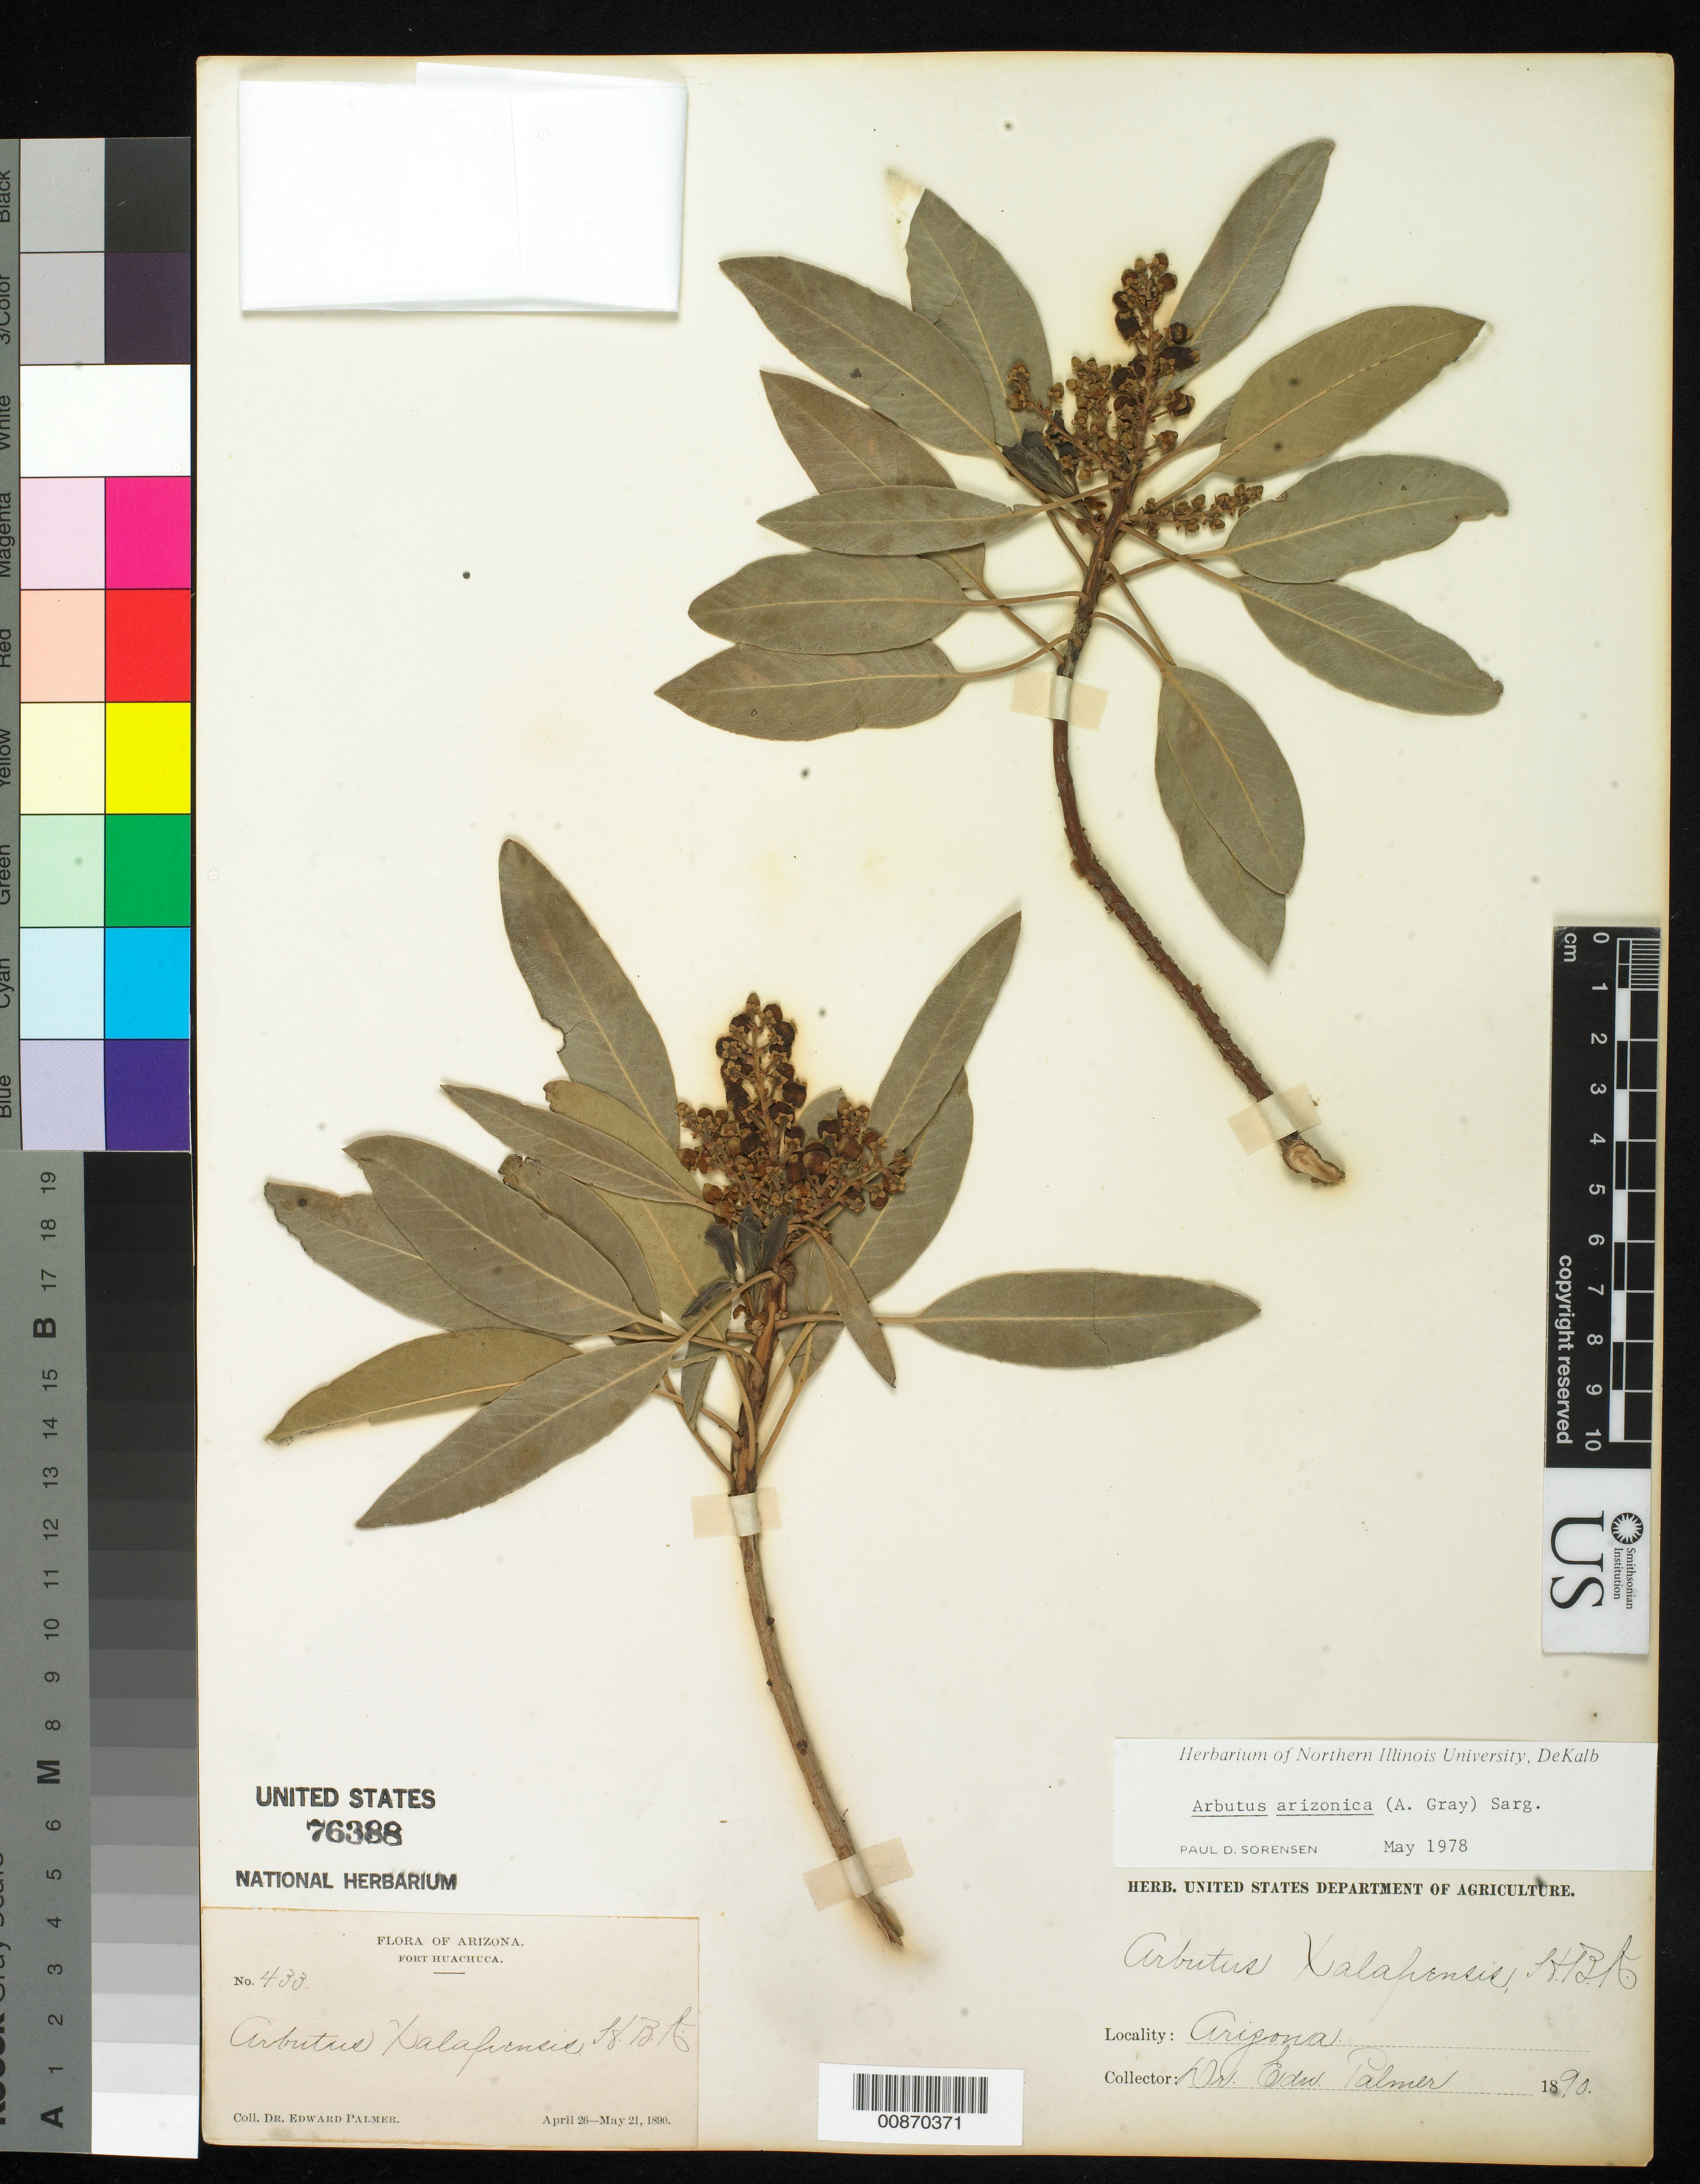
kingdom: Plantae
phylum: Tracheophyta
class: Magnoliopsida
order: Ericales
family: Ericaceae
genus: Arbutus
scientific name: Arbutus arizonica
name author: (A. Gray) Sarg.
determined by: Sorenson, P. D.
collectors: E. Palmer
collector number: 433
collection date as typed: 26 Apr 1890 to 21 May 1890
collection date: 1890-04-26/1890-05-21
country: United States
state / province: Arizona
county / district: Cochise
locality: Fort Huachuca.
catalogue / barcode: US 76388